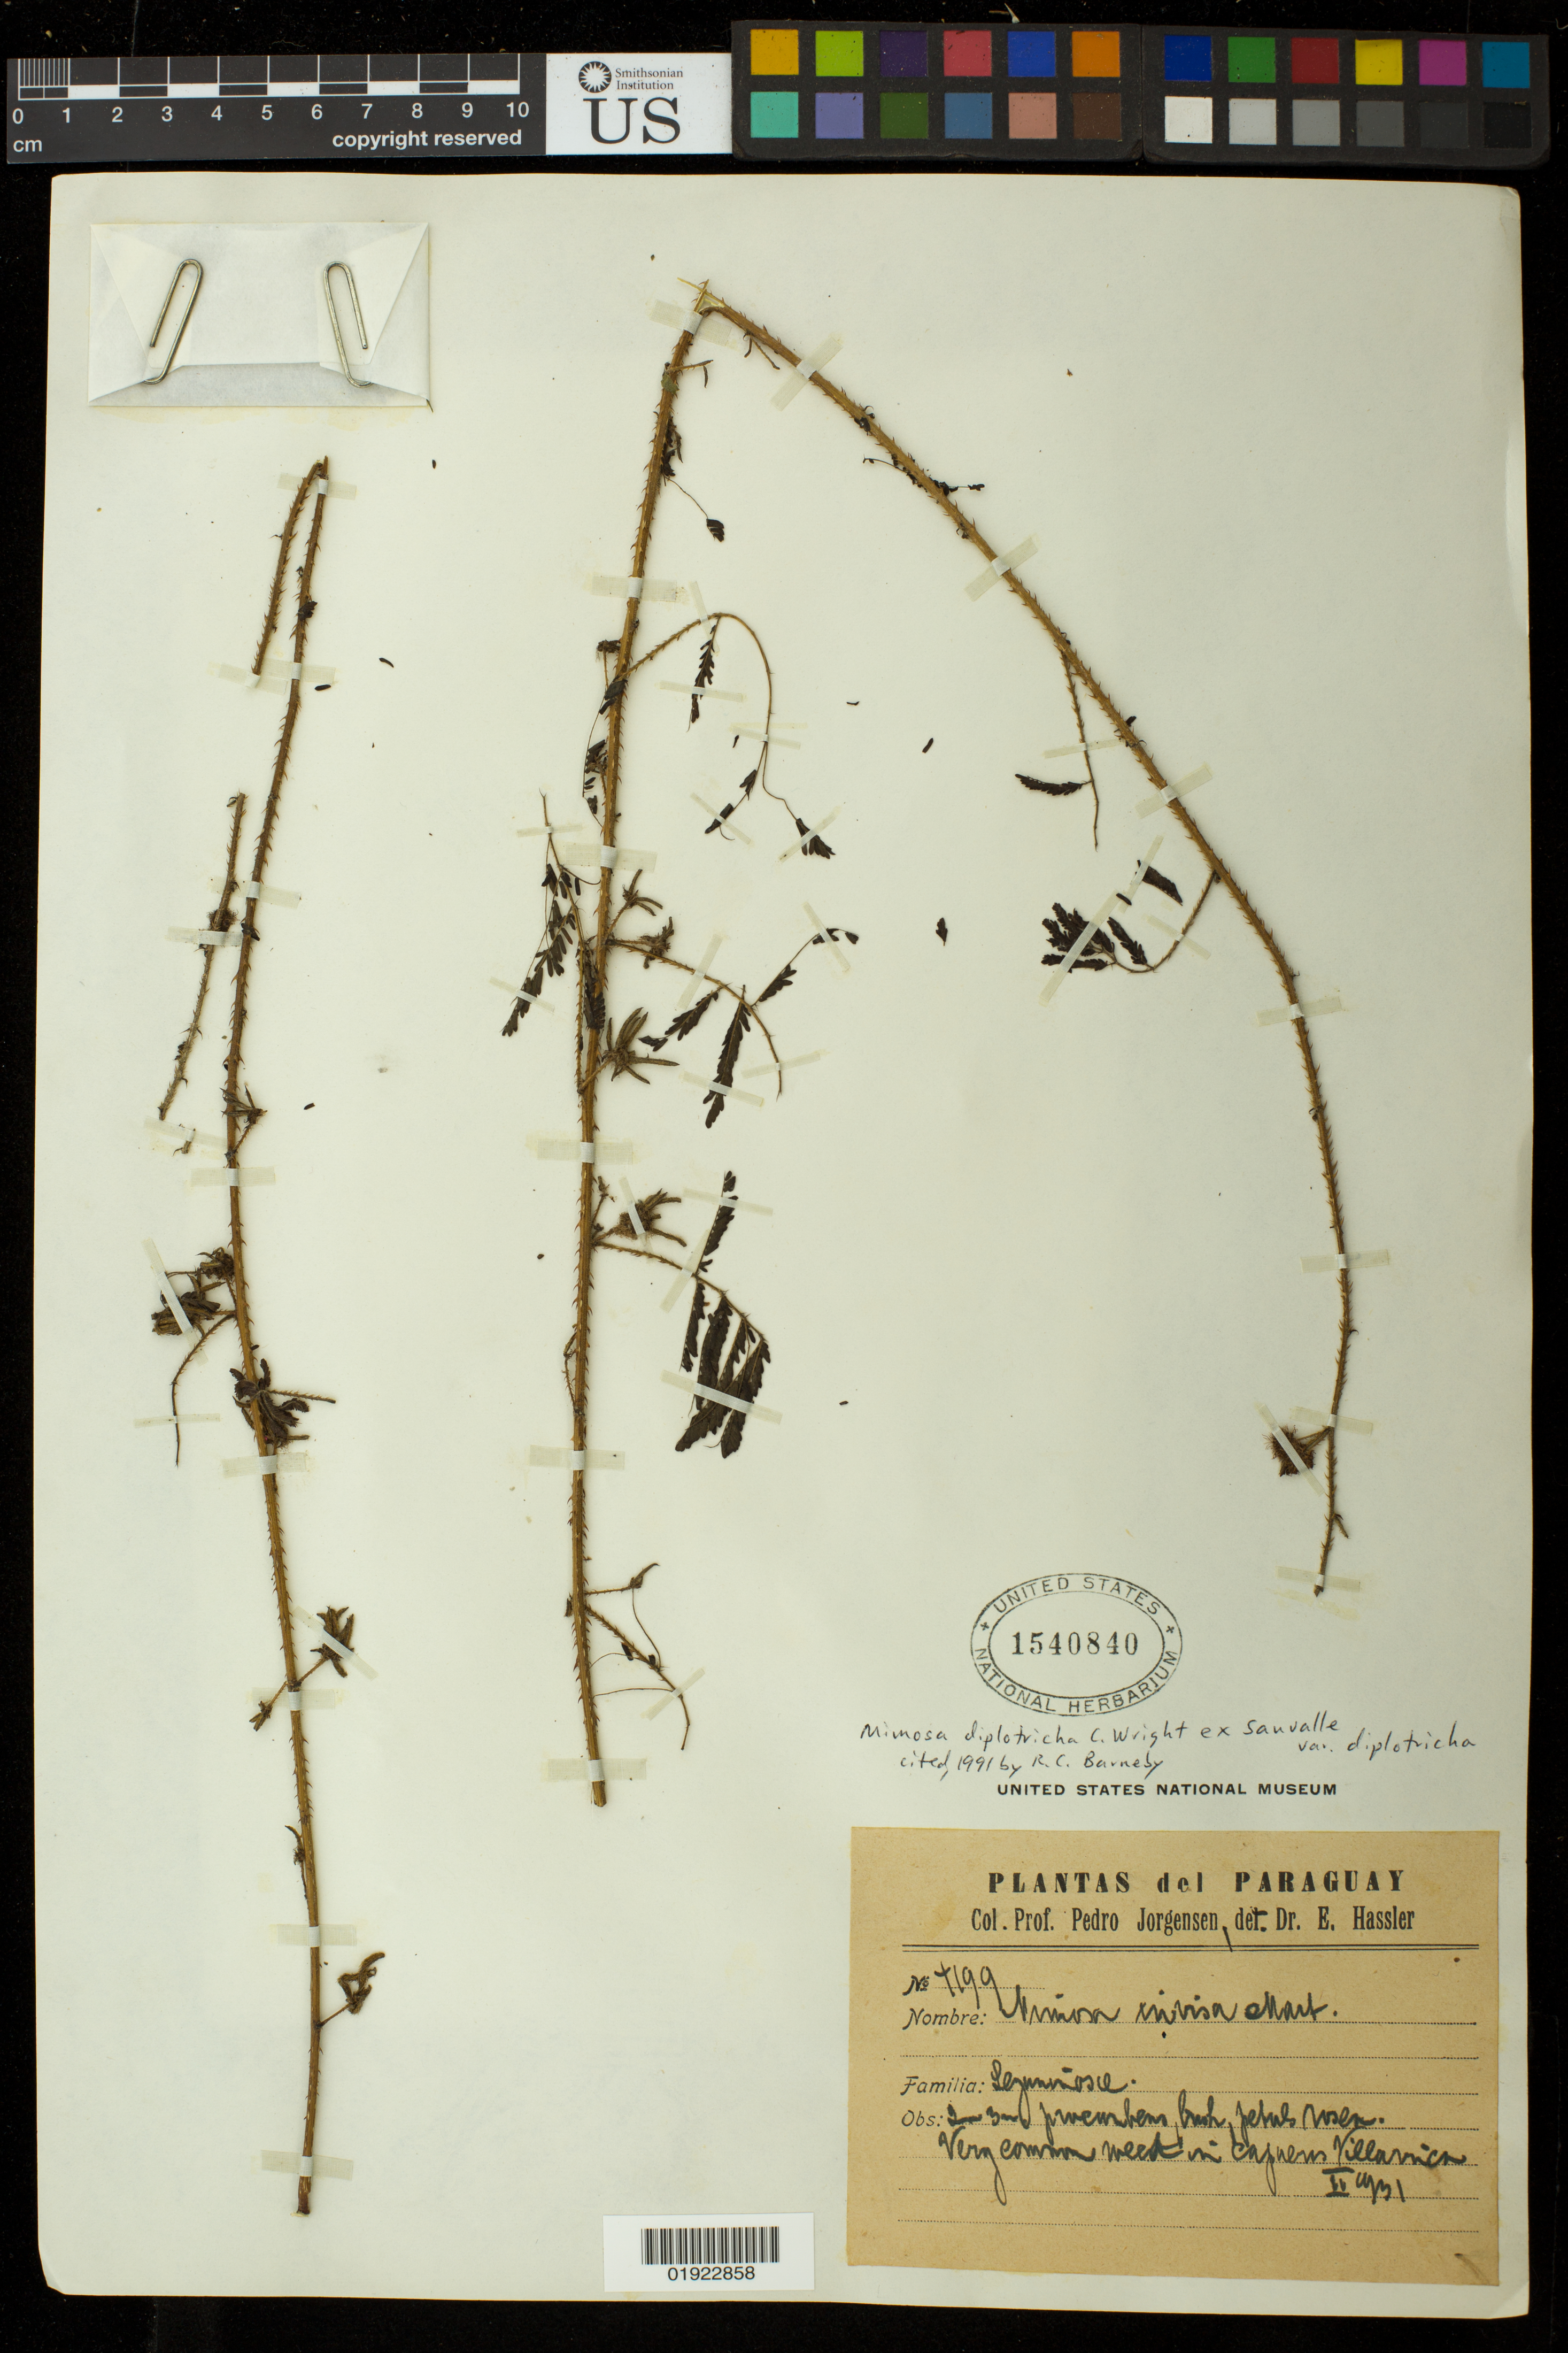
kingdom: Plantae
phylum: Tracheophyta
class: Magnoliopsida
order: Fabales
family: Fabaceae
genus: Mimosa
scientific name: Mimosa diplotricha var. diplotricha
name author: C. Wright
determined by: Barneby, Rupert C., (NY)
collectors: P. Jörgensen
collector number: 4199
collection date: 1931-02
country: Paraguay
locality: Villarrica.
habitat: Very common weed.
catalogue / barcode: US 1540840